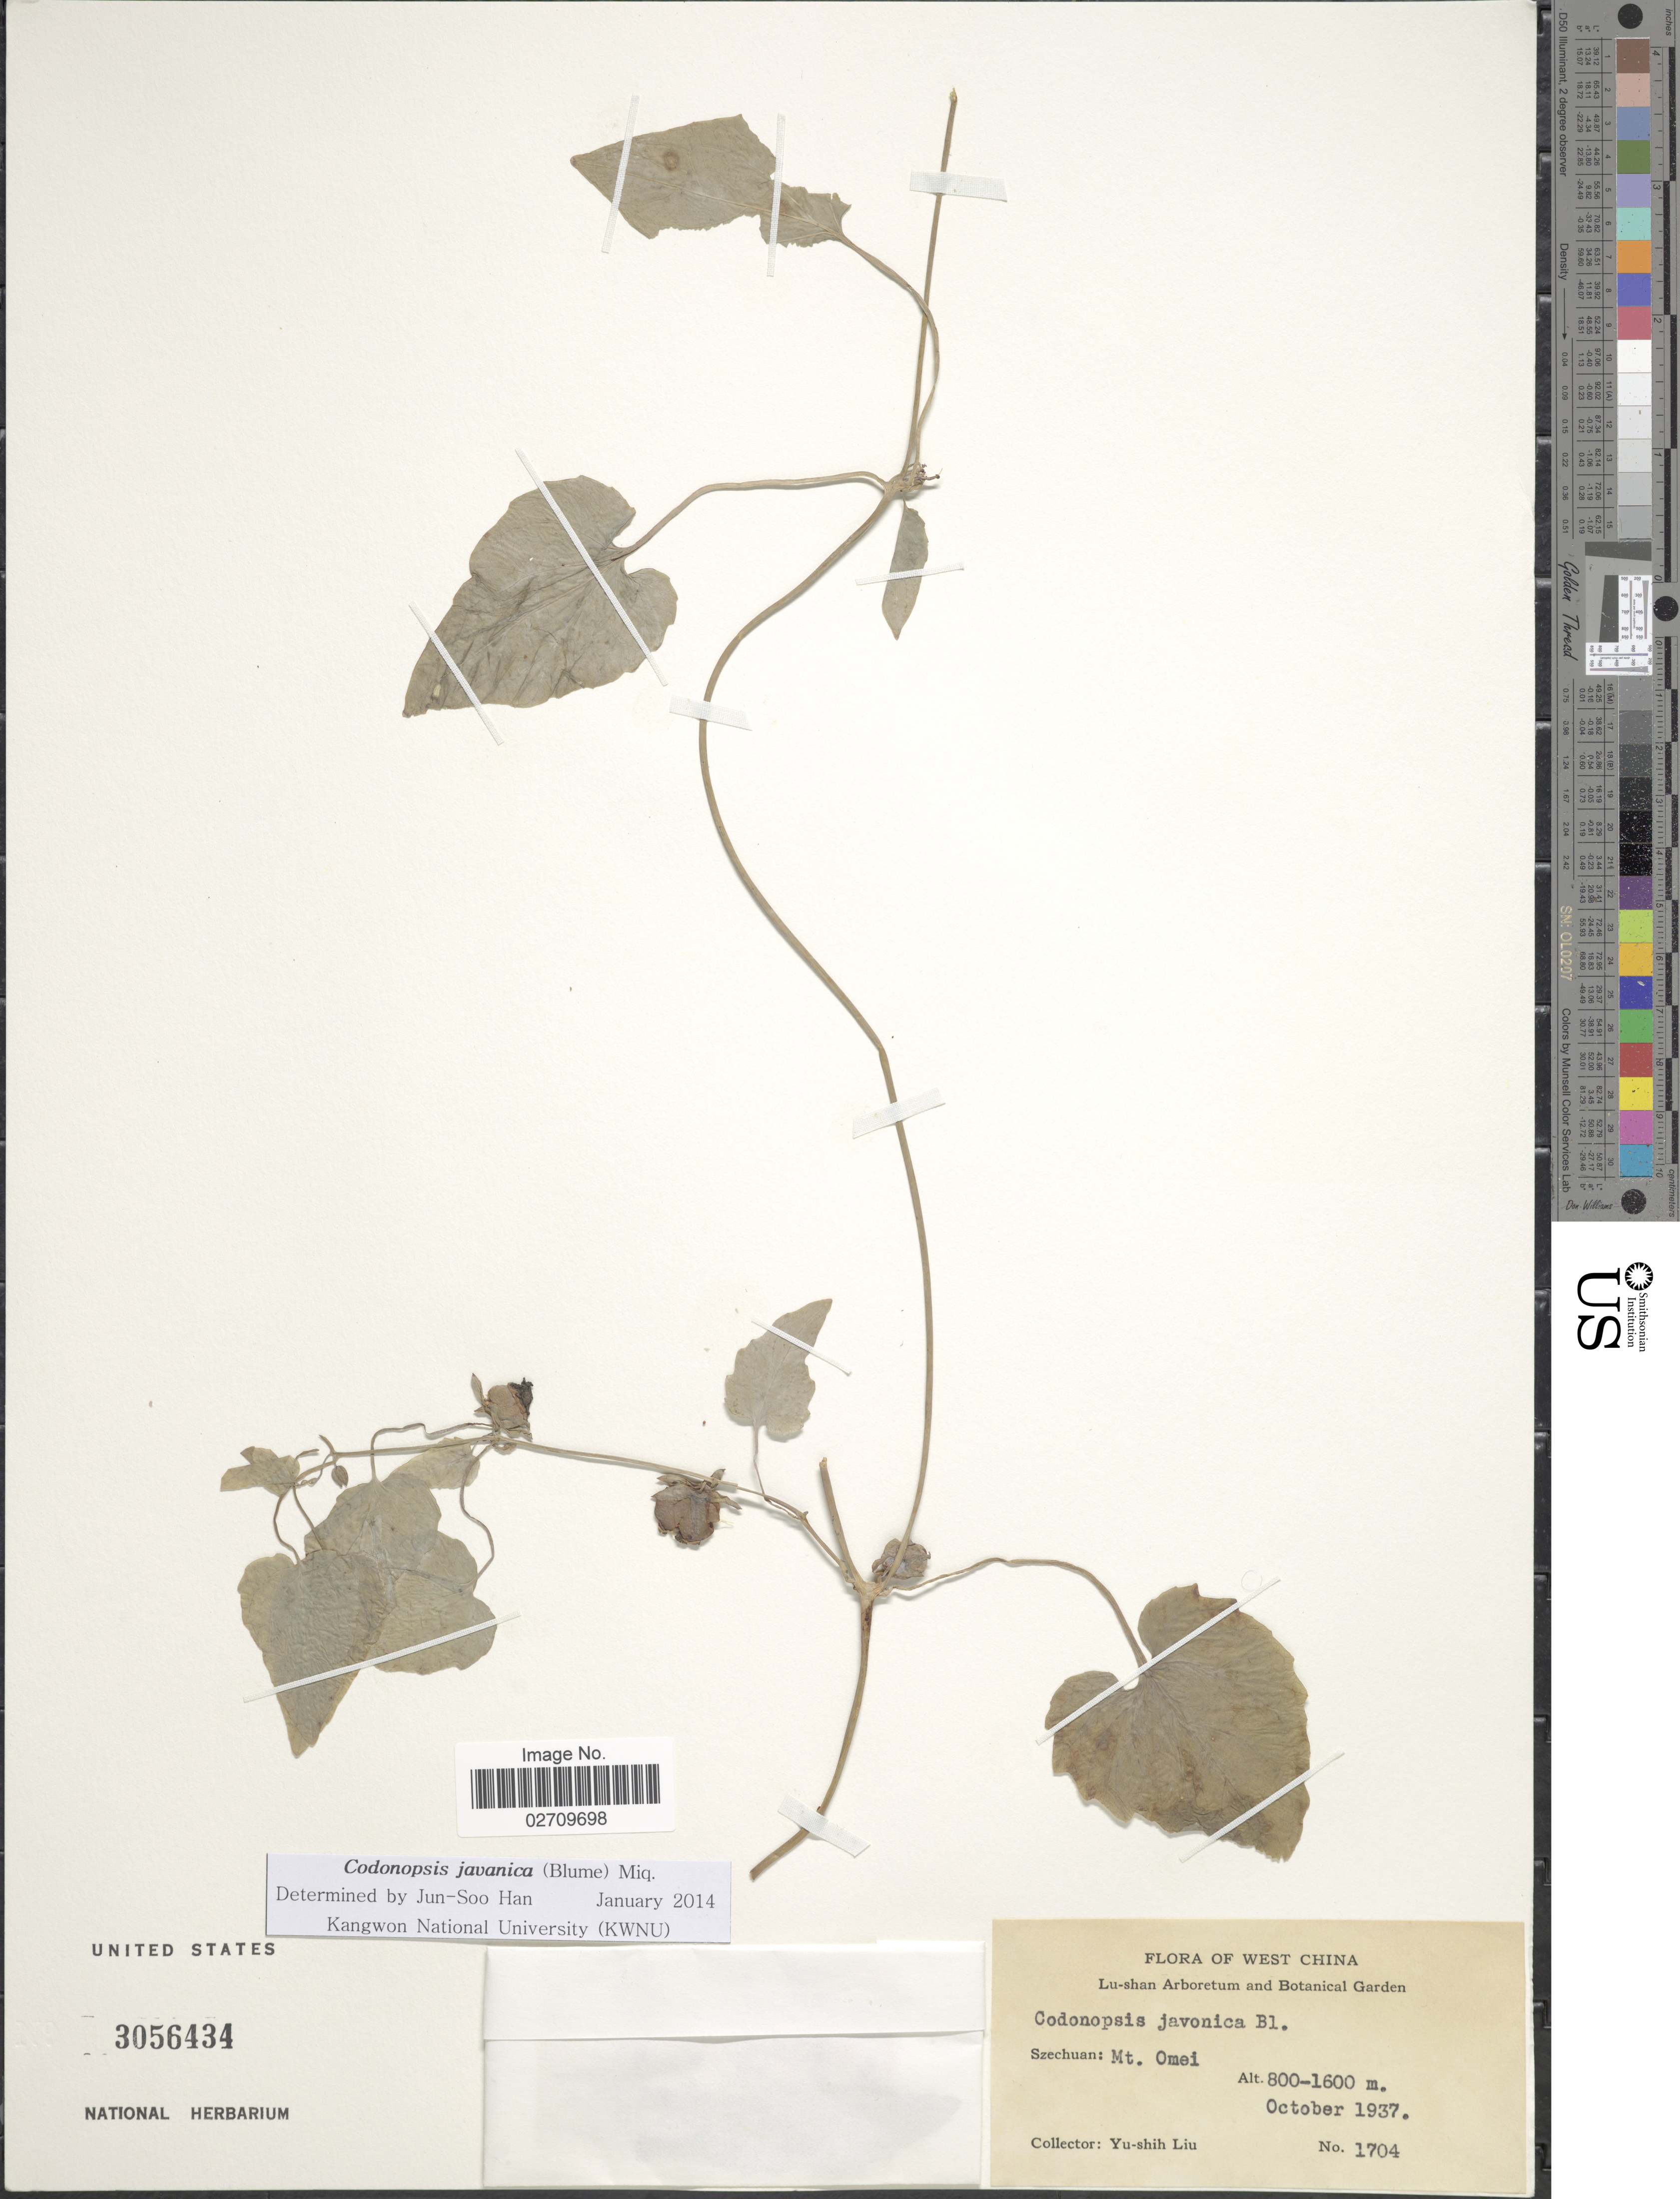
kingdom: Plantae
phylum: Tracheophyta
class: Magnoliopsida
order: Asterales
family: Campanulaceae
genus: Codonopsis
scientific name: Codonopsis javanica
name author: (Blume) Hook. f. & Thomson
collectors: Y.-S. Liu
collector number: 1704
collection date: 1937-10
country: China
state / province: Sichuan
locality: West China, Szechuan: Mt. Omei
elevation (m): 800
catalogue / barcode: US 3056434